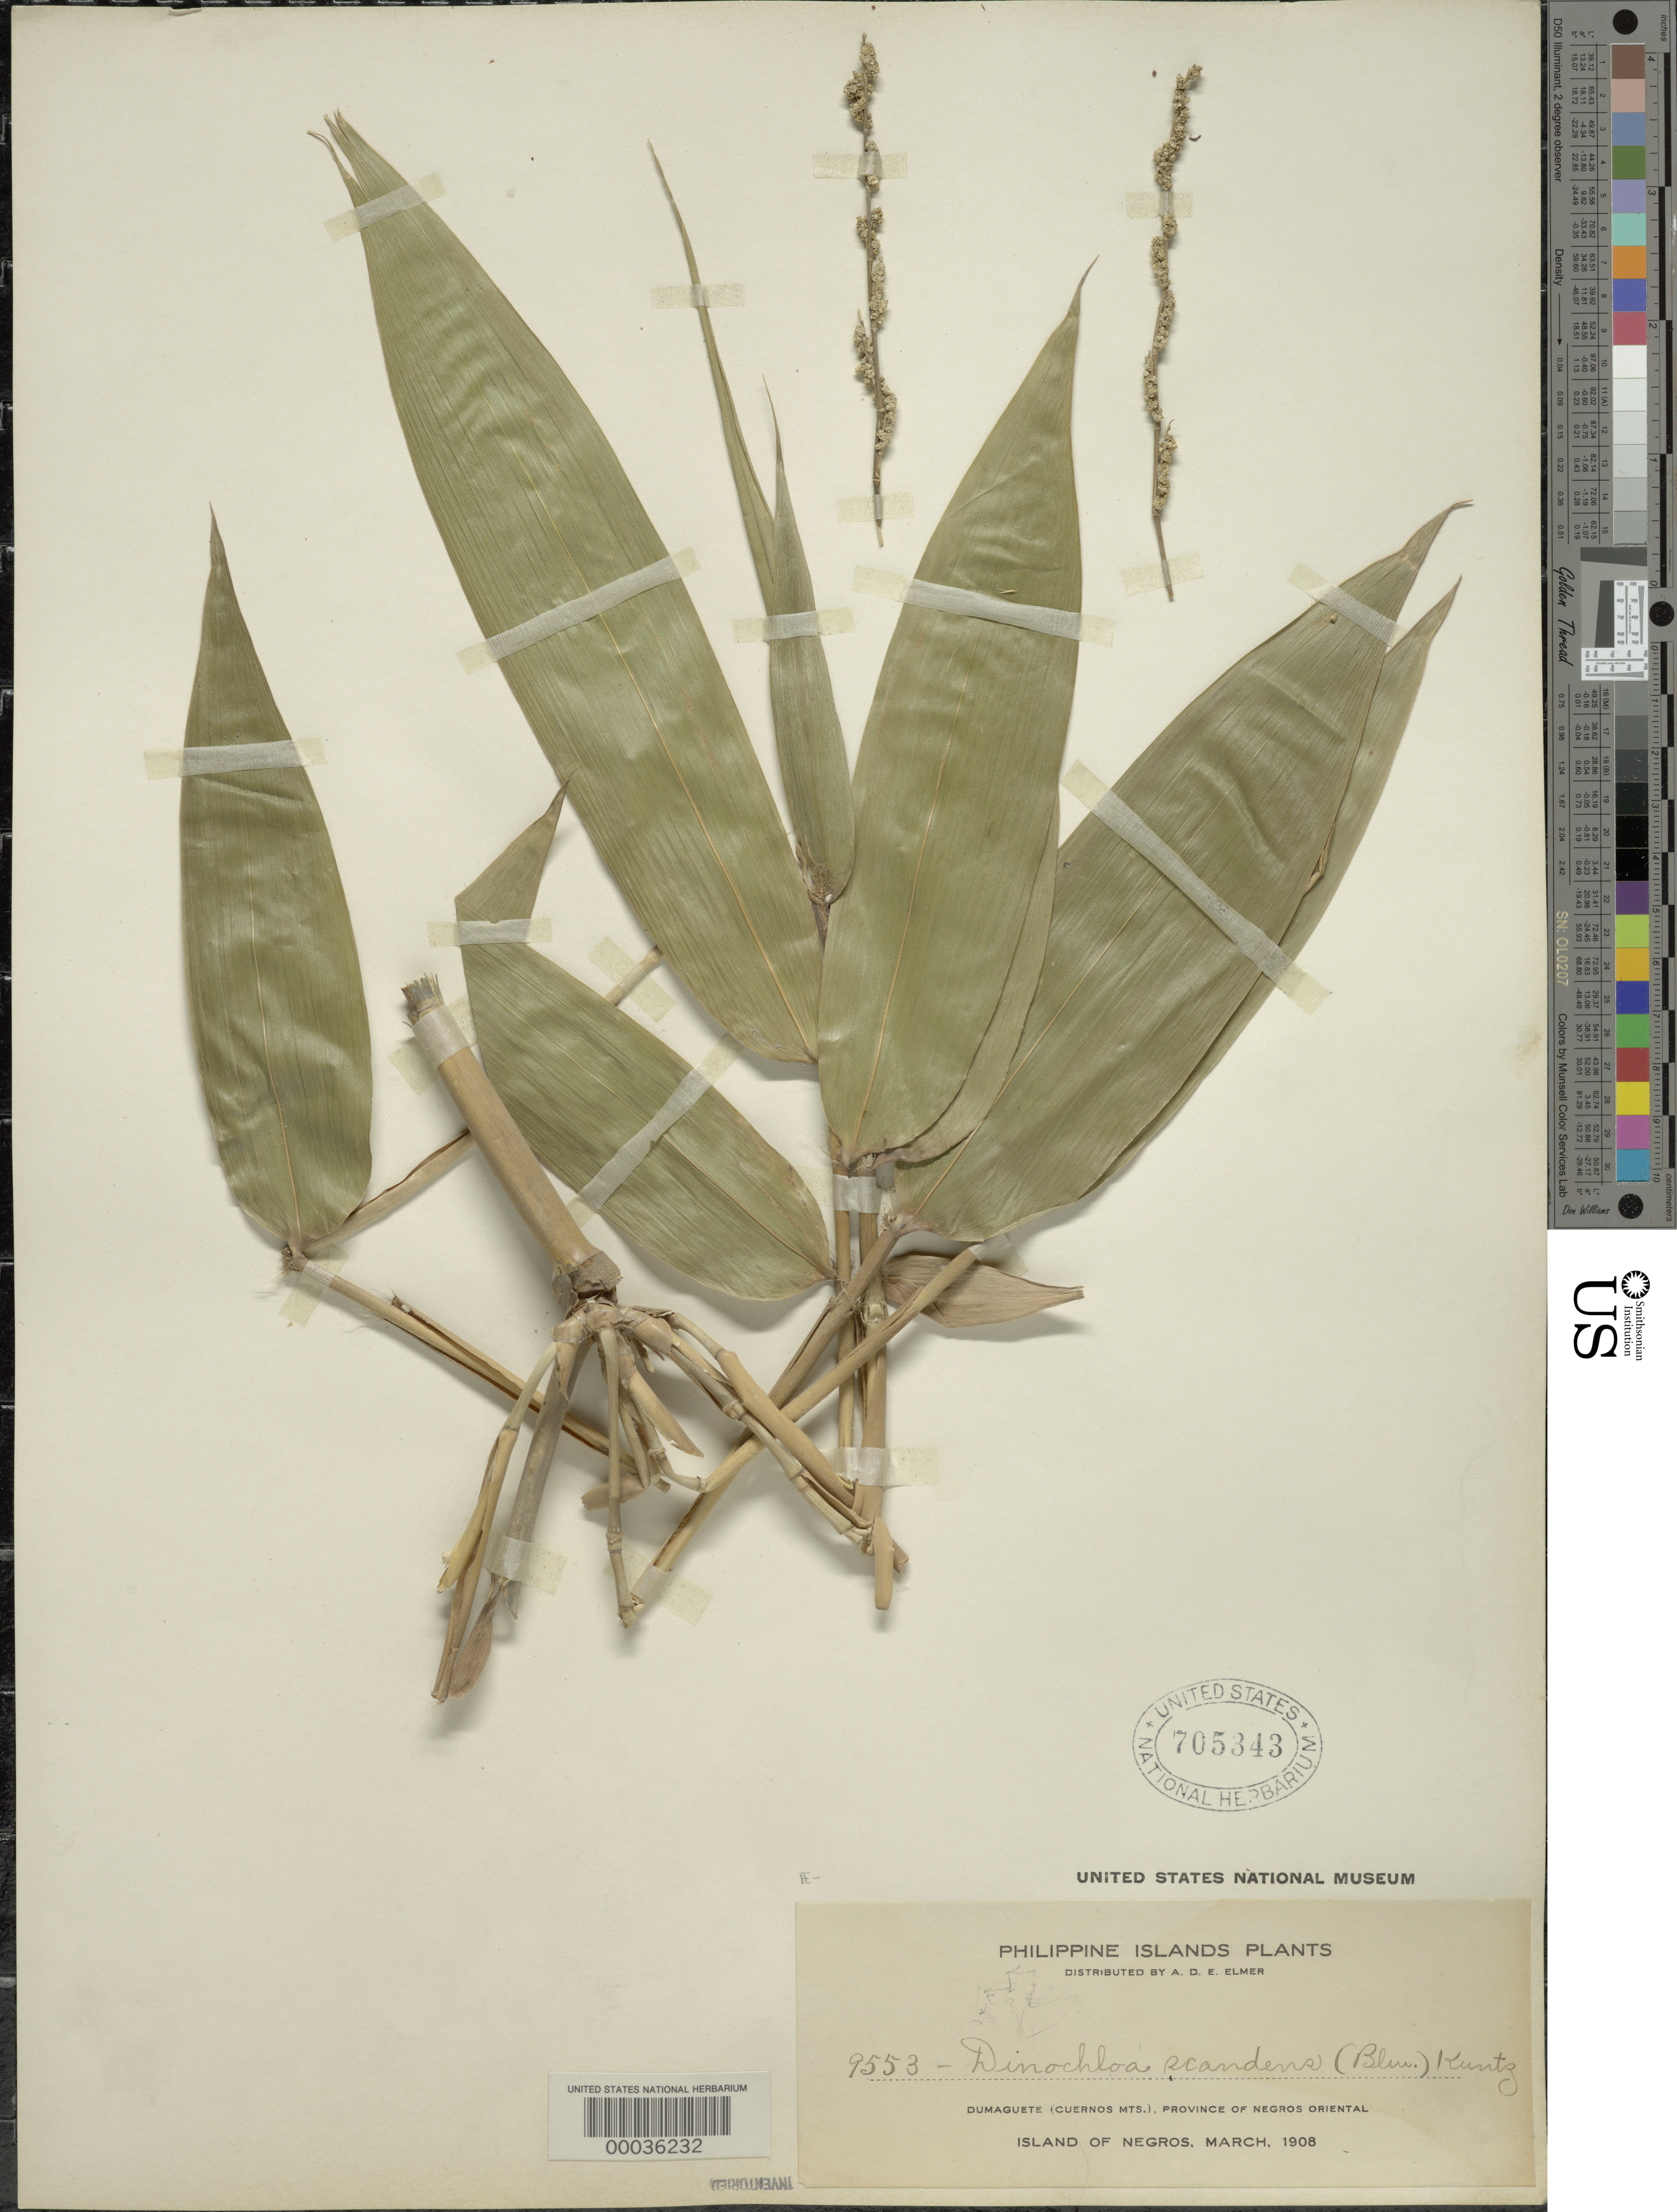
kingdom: Plantae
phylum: Tracheophyta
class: Liliopsida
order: Poales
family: Poaceae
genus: Dinochloa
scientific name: Dinochloa scandens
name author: (Blume ex Nees) Kuntze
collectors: A. D. E. Elmer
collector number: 9553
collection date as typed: Mar 1908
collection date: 1908-03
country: Philippines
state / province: Central Visayas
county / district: Negros Oriental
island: Negros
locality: Dumaguete (cuernos mts.)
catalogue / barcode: US 705343